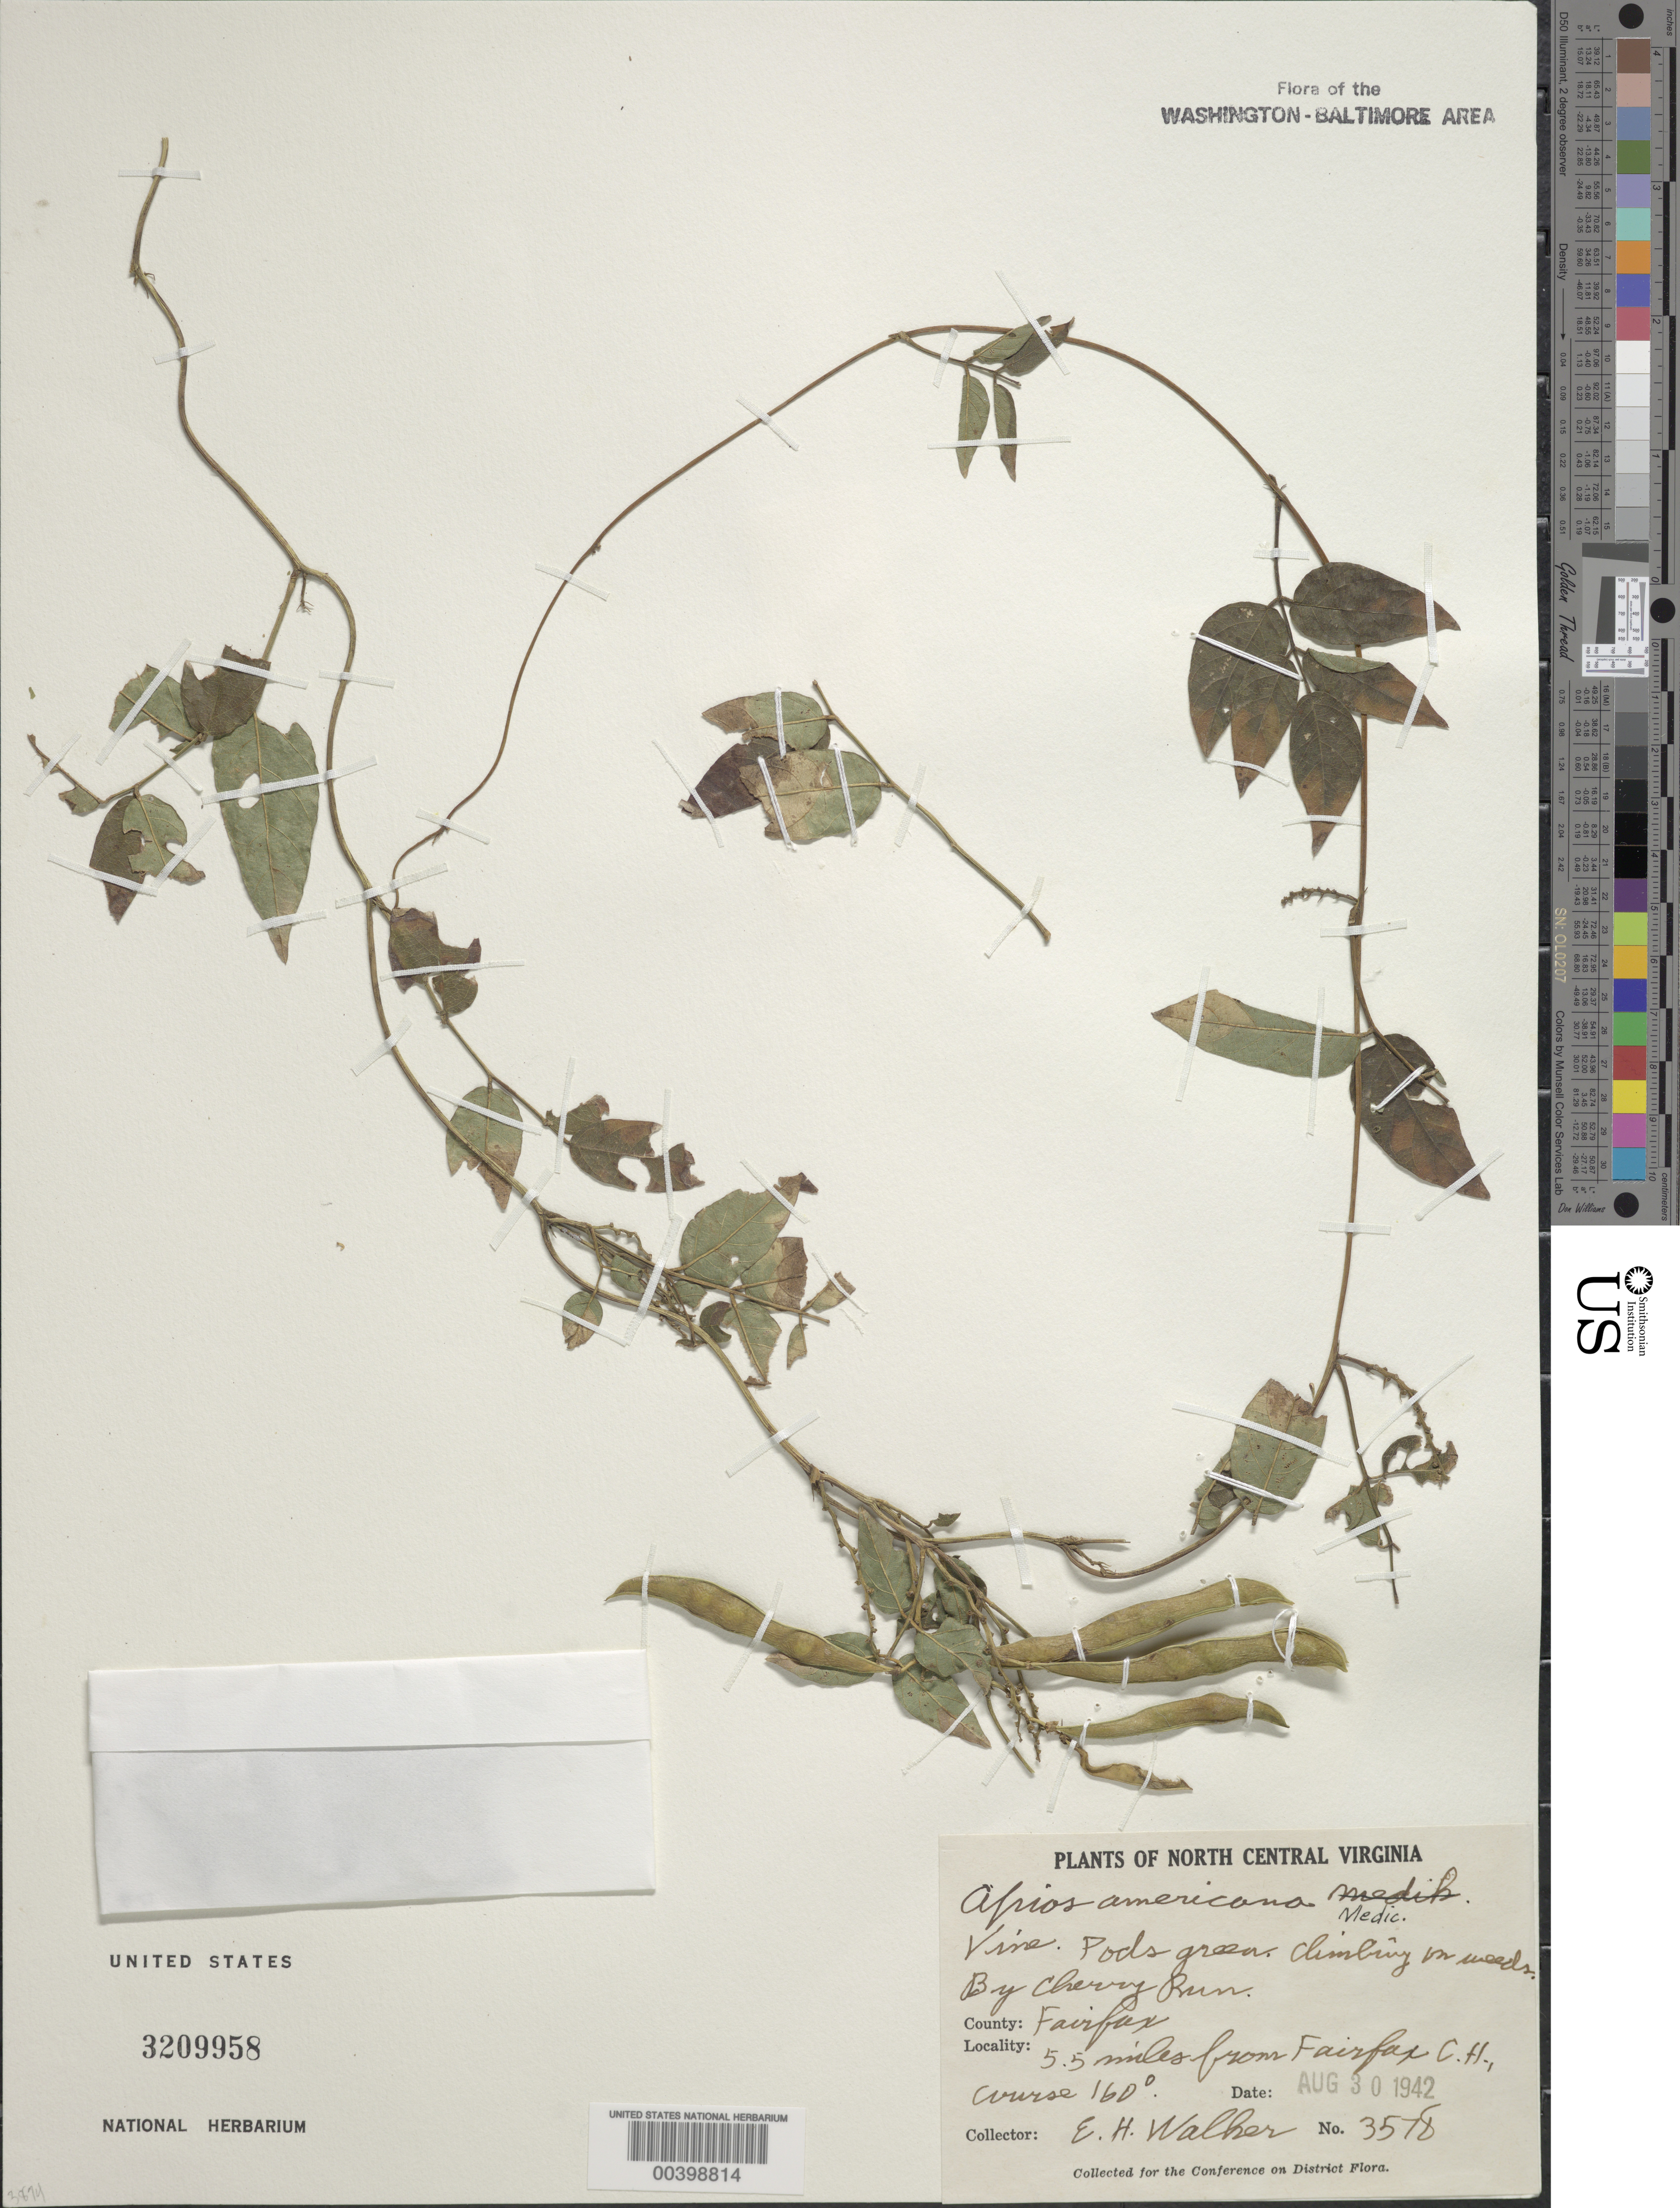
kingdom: Plantae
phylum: Tracheophyta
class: Magnoliopsida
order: Fabales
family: Fabaceae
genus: Apios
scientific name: Apios americana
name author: Medik.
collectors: E. H. Walker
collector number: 3578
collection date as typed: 30 Aug 1942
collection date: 1942-08-30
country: United States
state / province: Virginia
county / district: Fairfax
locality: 5.5 mi. from Fairfax County Court House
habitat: By run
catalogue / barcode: US 3209958